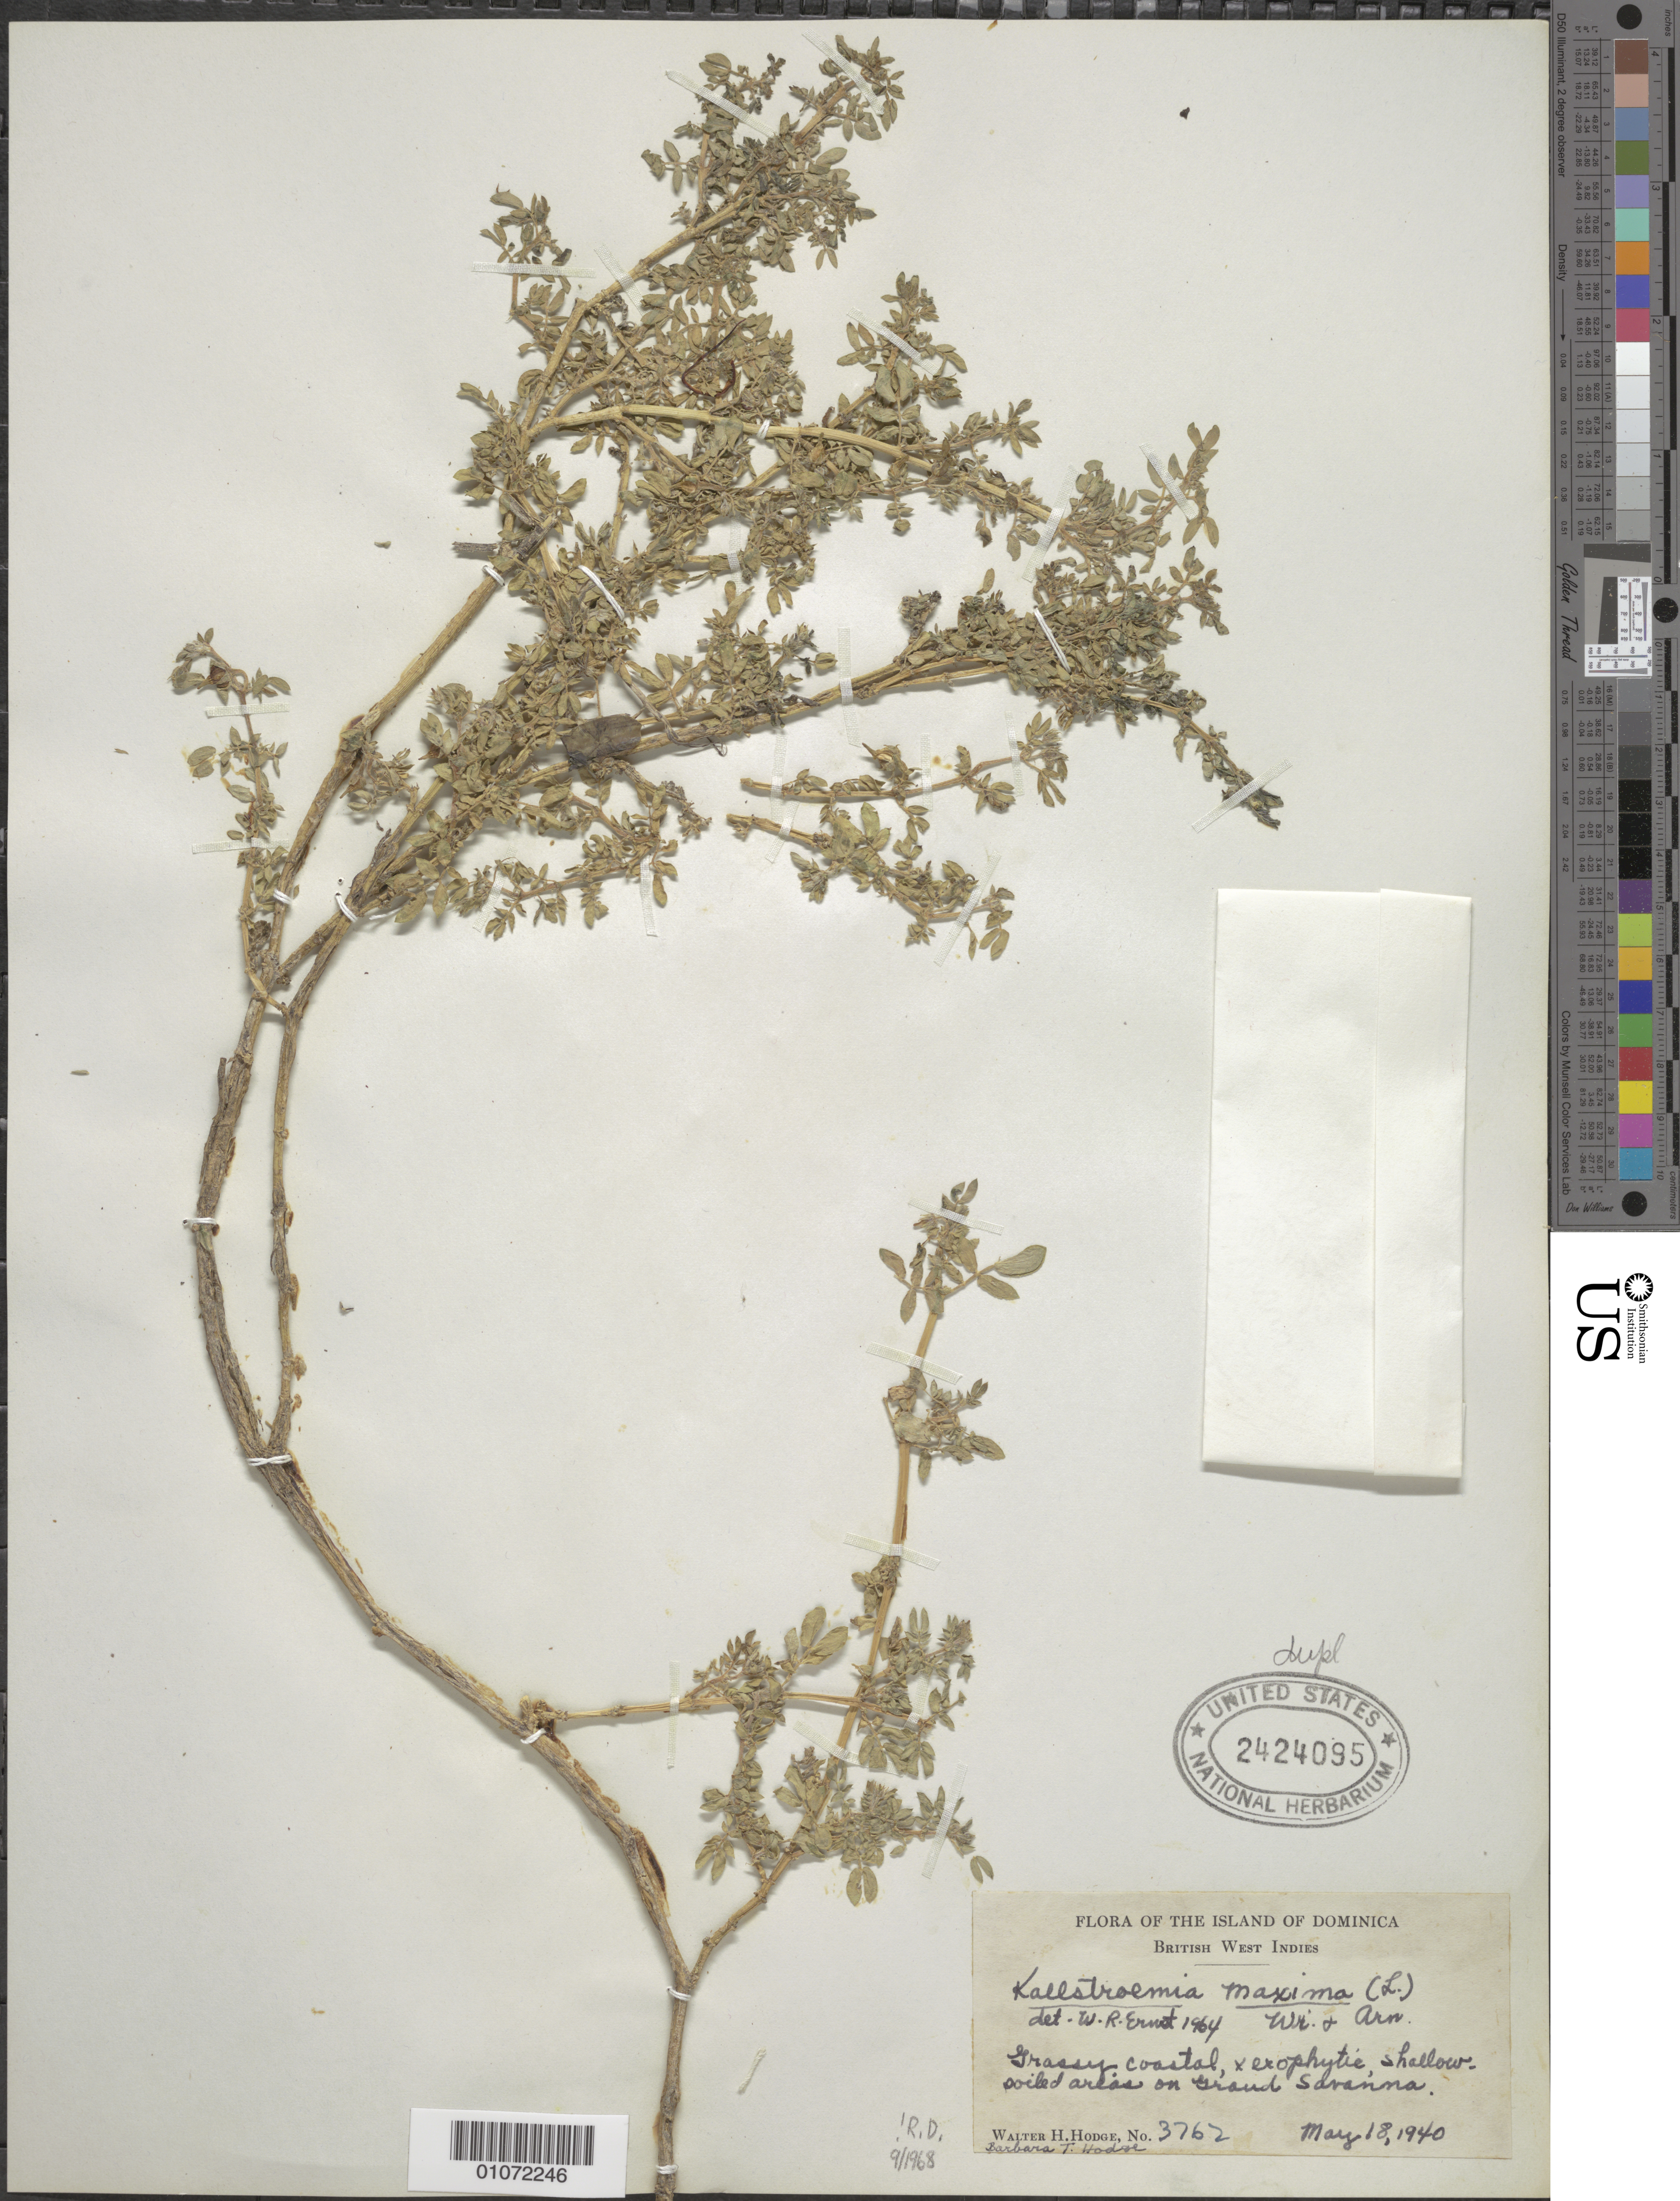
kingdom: Plantae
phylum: Tracheophyta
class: Magnoliopsida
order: Zygophyllales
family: Zygophyllaceae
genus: Kallstroemia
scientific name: Kallstroemia maxima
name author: (L.) Hook. & Arn.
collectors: W. Hodge & B. Hodge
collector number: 3762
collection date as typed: Sep 1968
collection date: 1968-09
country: Dominica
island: Dominica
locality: Grassy, coastal, xexophytic, shallow- soiled areas on Grand Savanna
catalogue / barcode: US 2424095